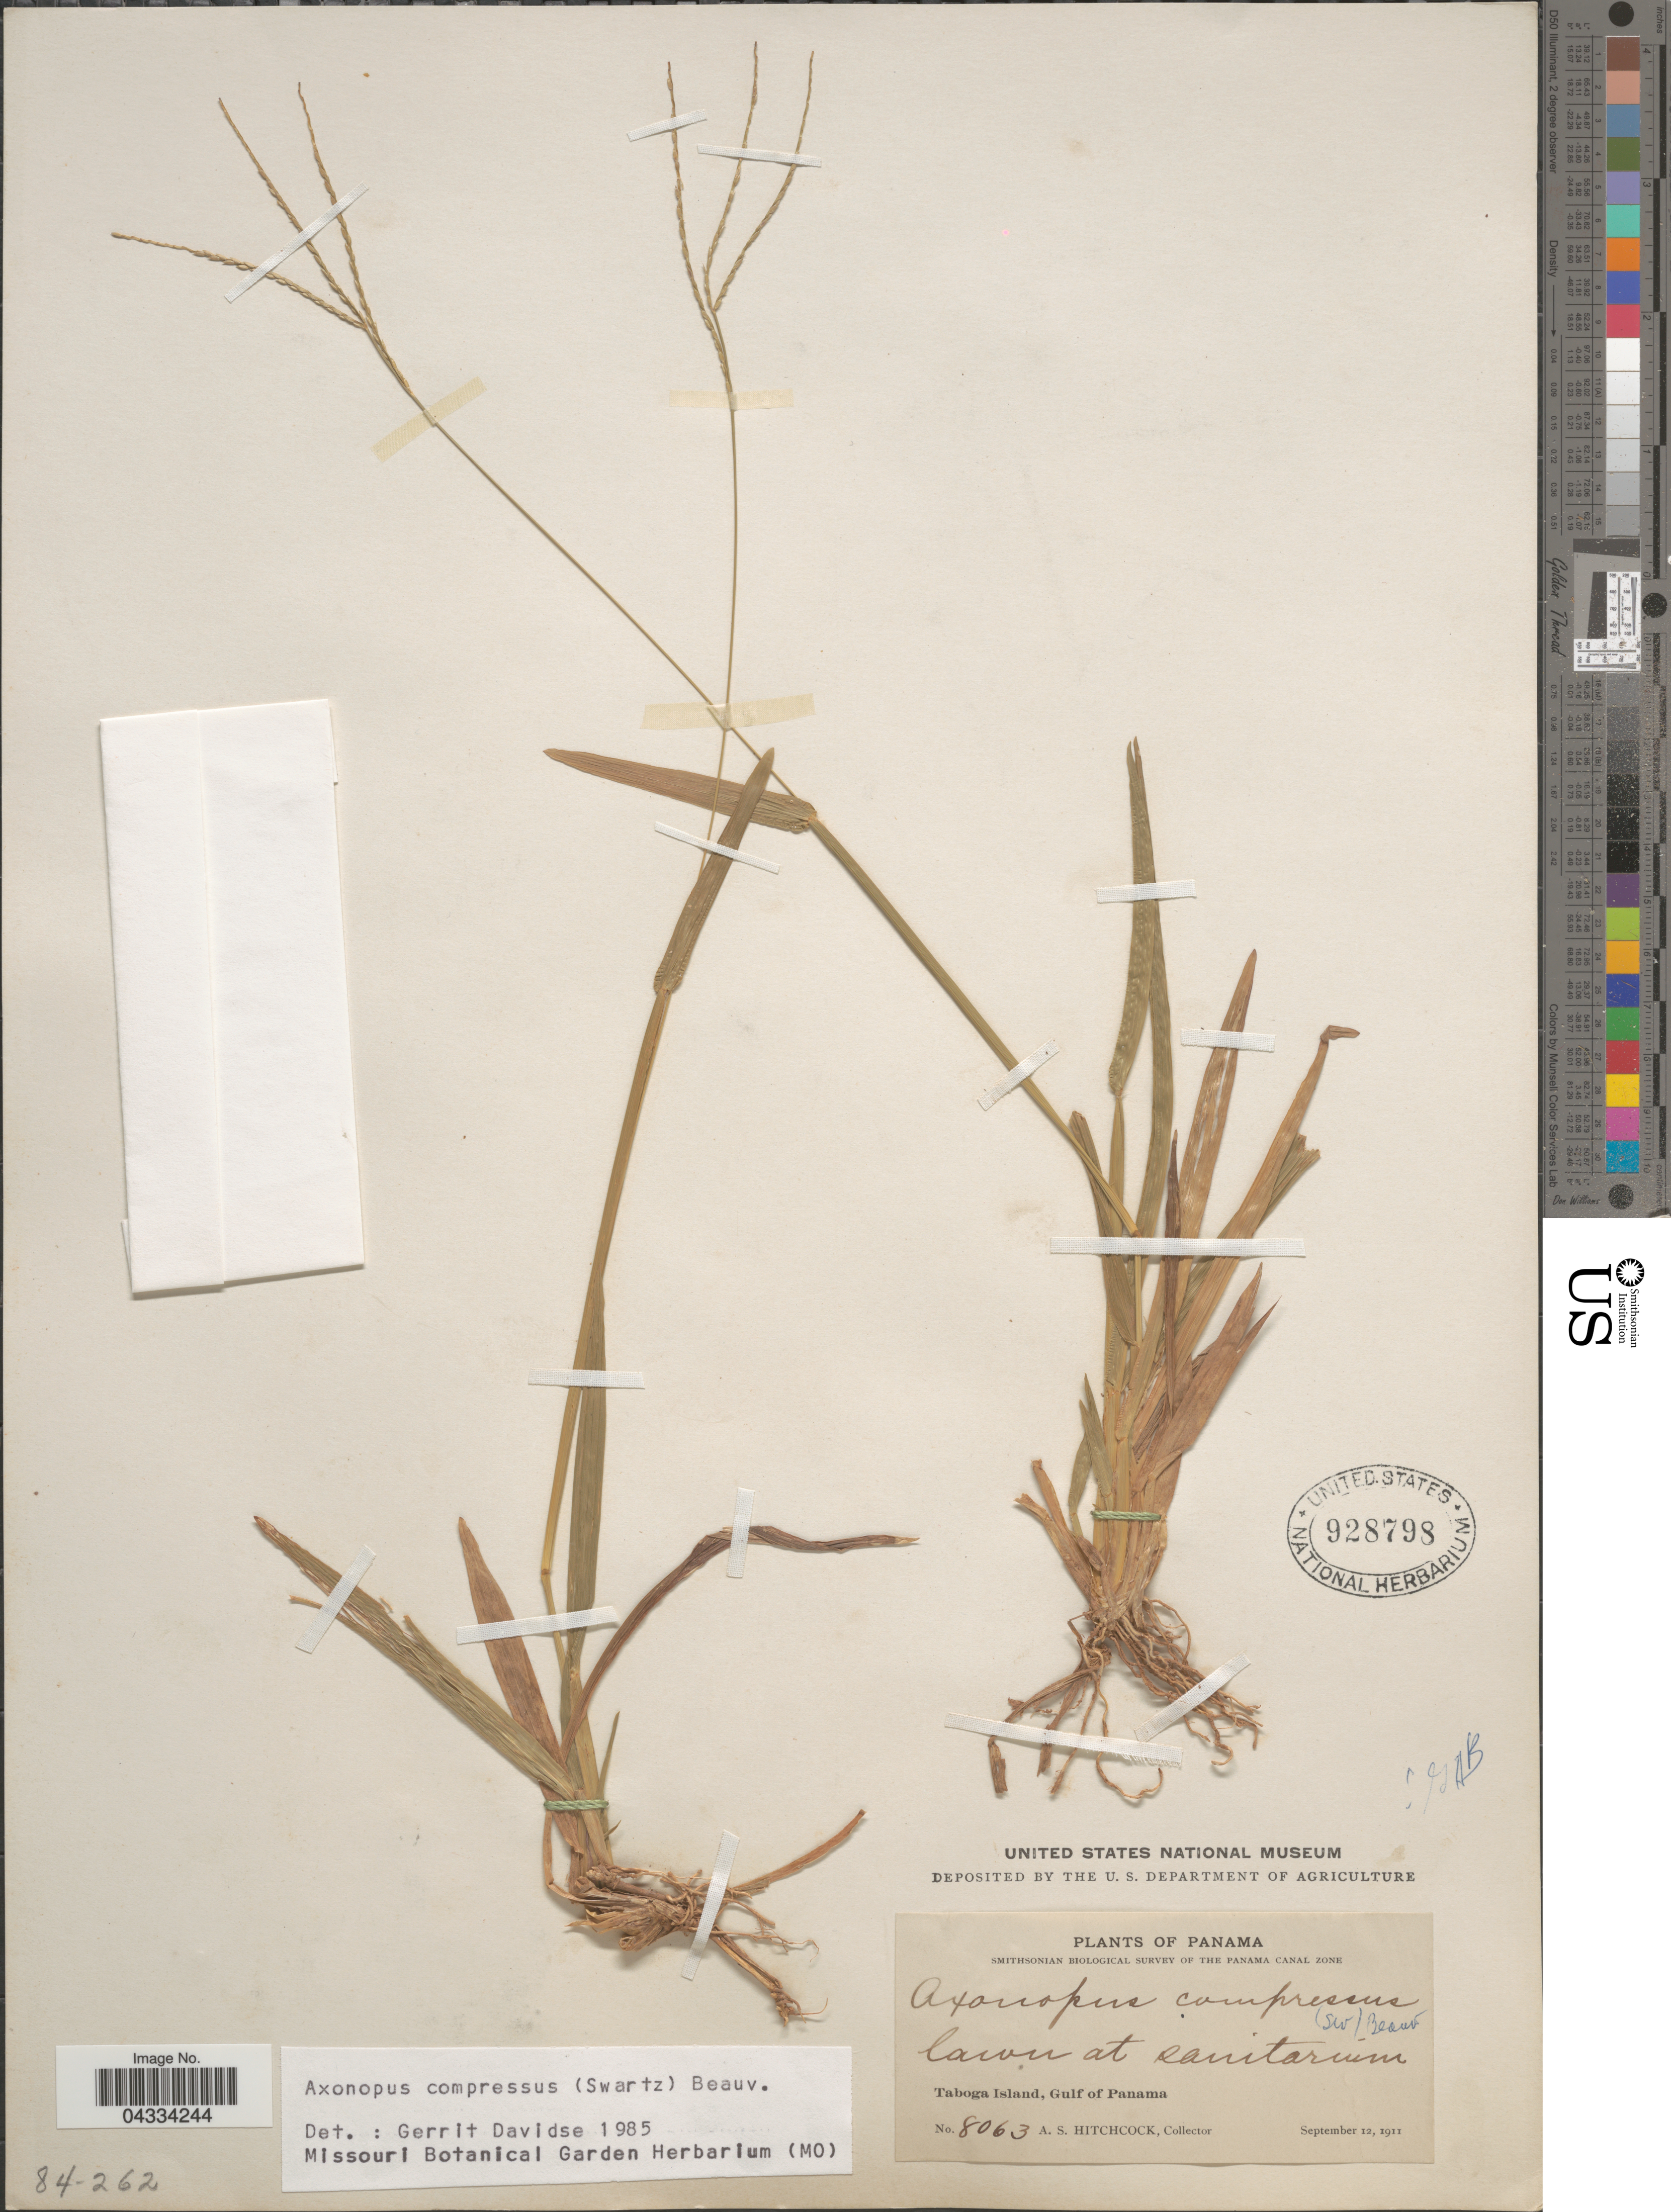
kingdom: Plantae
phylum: Tracheophyta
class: Liliopsida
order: Poales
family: Poaceae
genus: Axonopus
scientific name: Axonopus compressus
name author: (Sw.) P. Beauv.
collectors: A. S. Hitchcock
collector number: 8063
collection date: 1911-09-12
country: Panama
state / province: Panamá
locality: Smithsonian Biological Survey of the Panama Canal Zone. Taboga Island, Gulf of Panama.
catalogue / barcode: US 928798